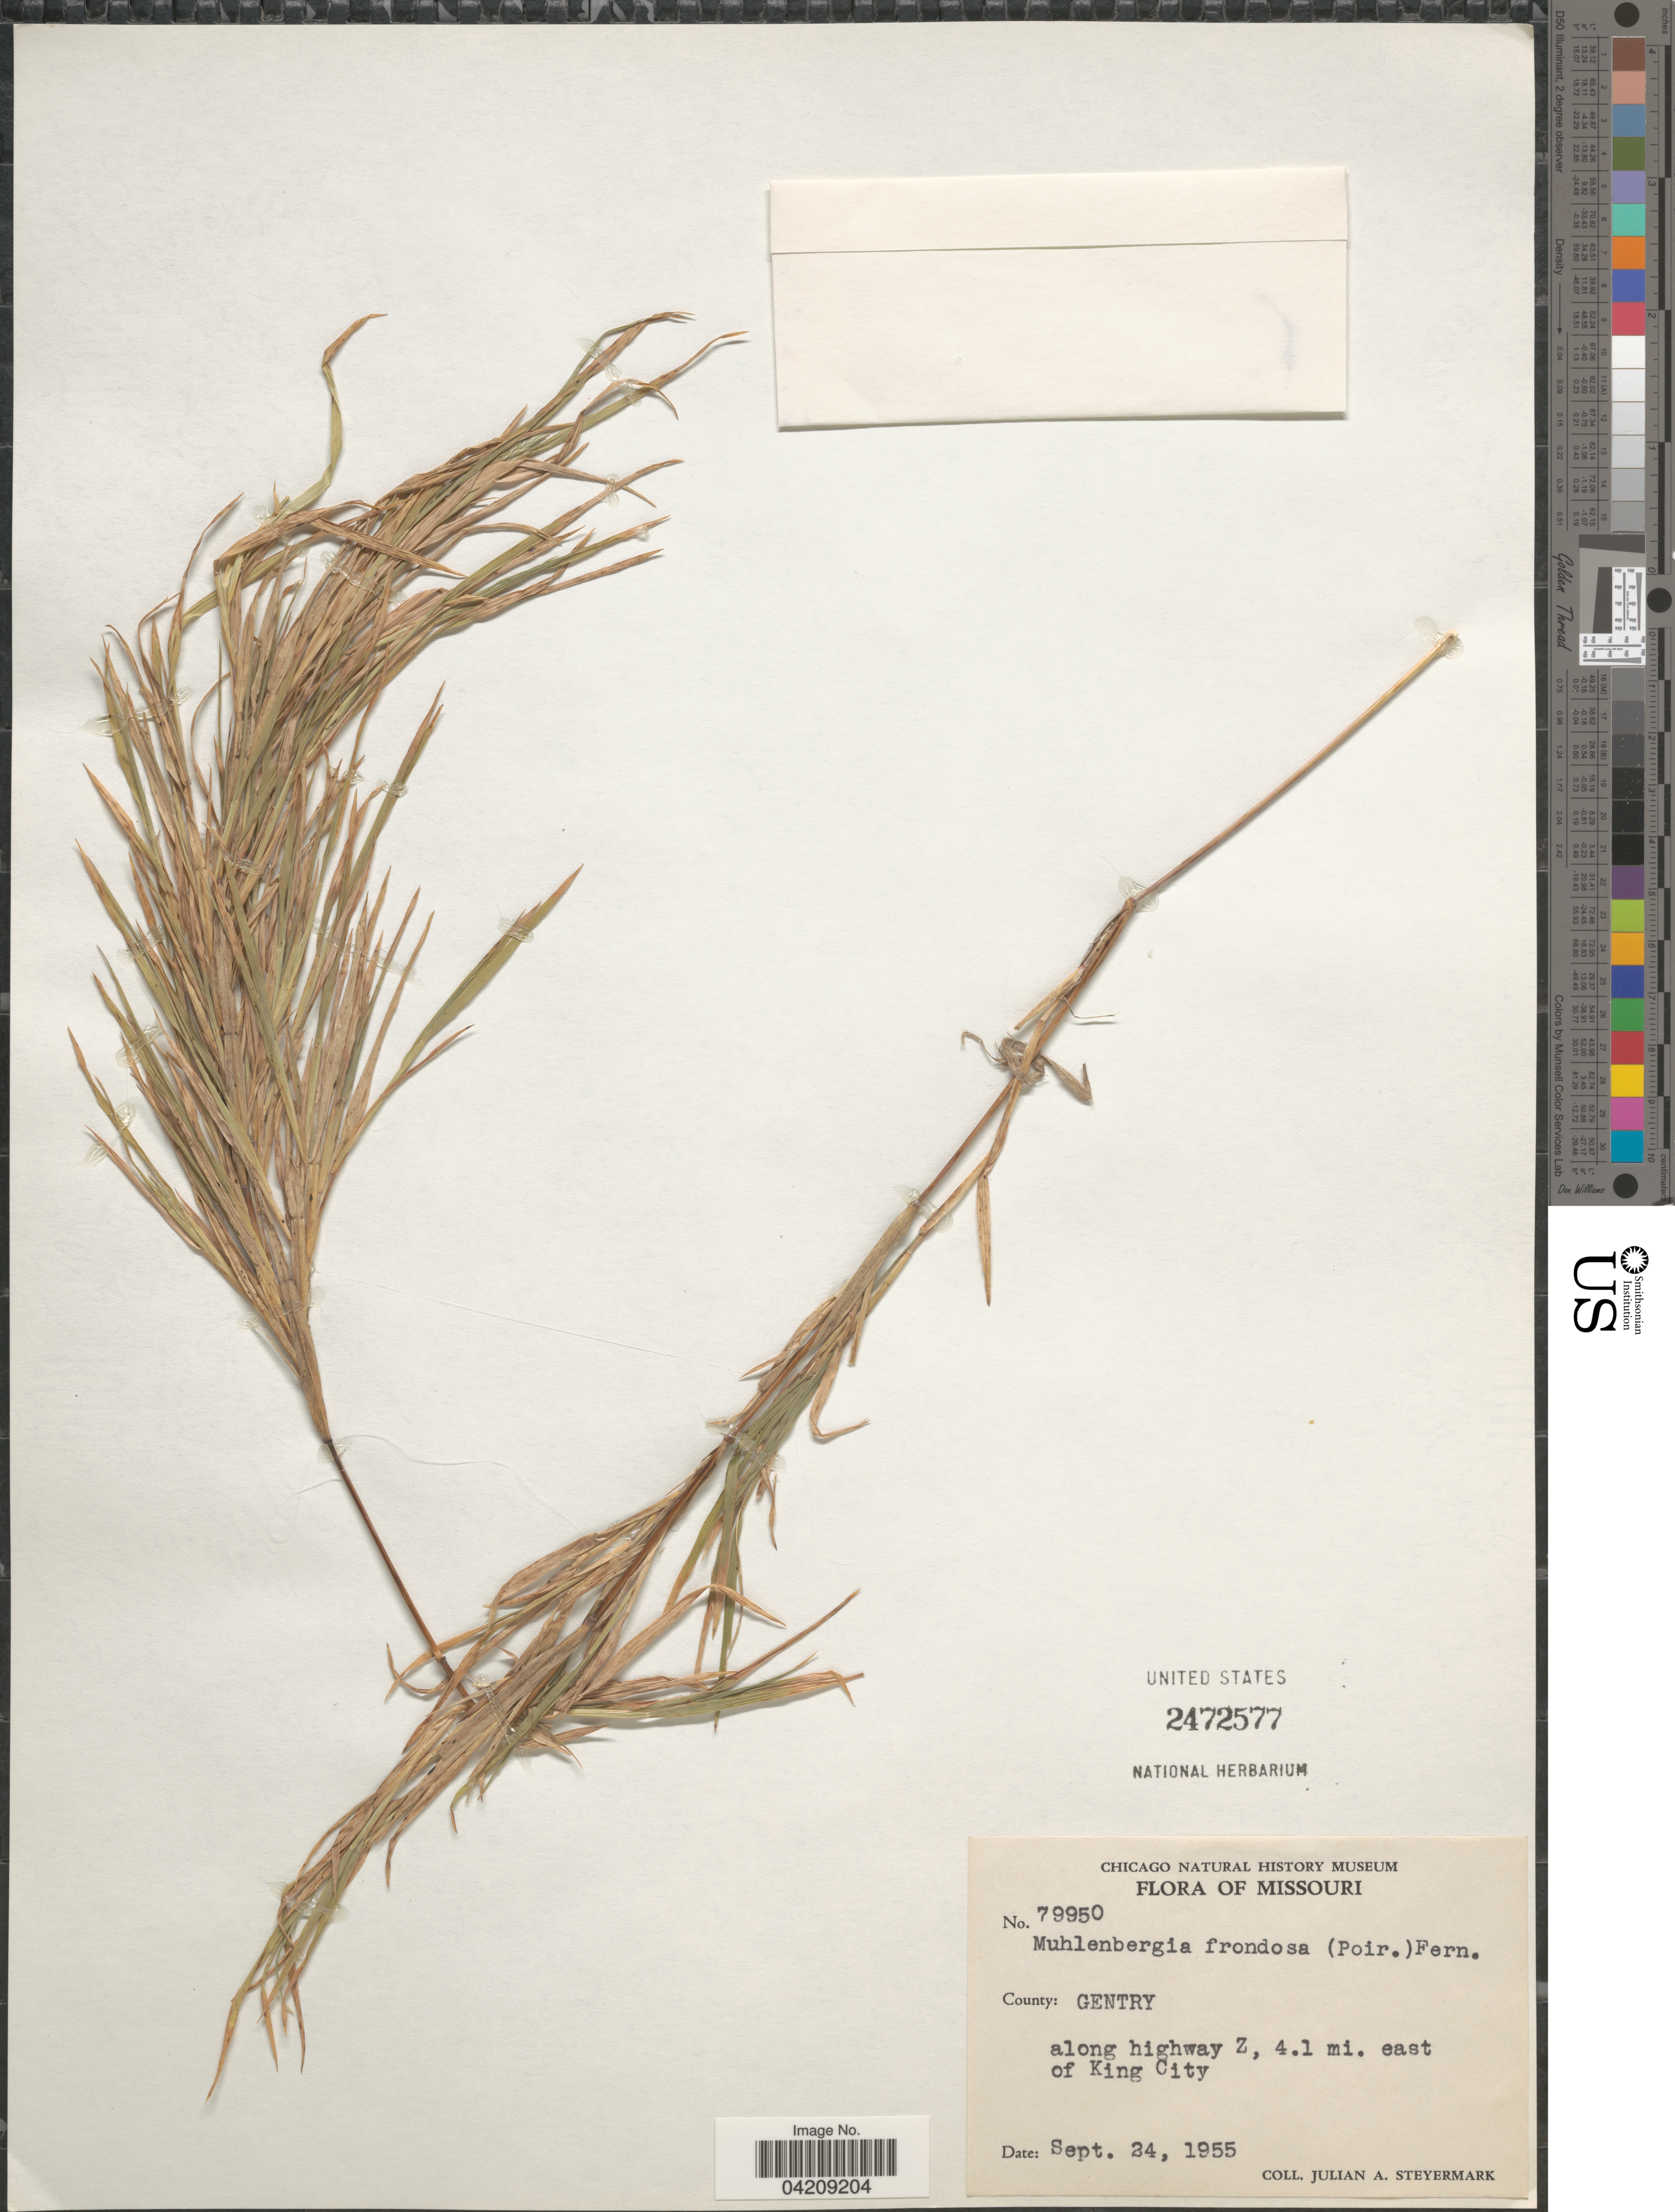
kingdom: Plantae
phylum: Tracheophyta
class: Liliopsida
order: Poales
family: Poaceae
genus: Muhlenbergia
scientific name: Muhlenbergia frondosa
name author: (Poir.) Fernald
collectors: J. Steyermark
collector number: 79950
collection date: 1955-09-24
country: United States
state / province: Missouri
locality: County: Gentry. Along highway Z, 4.1 mi. east of King City.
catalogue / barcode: US 2472577